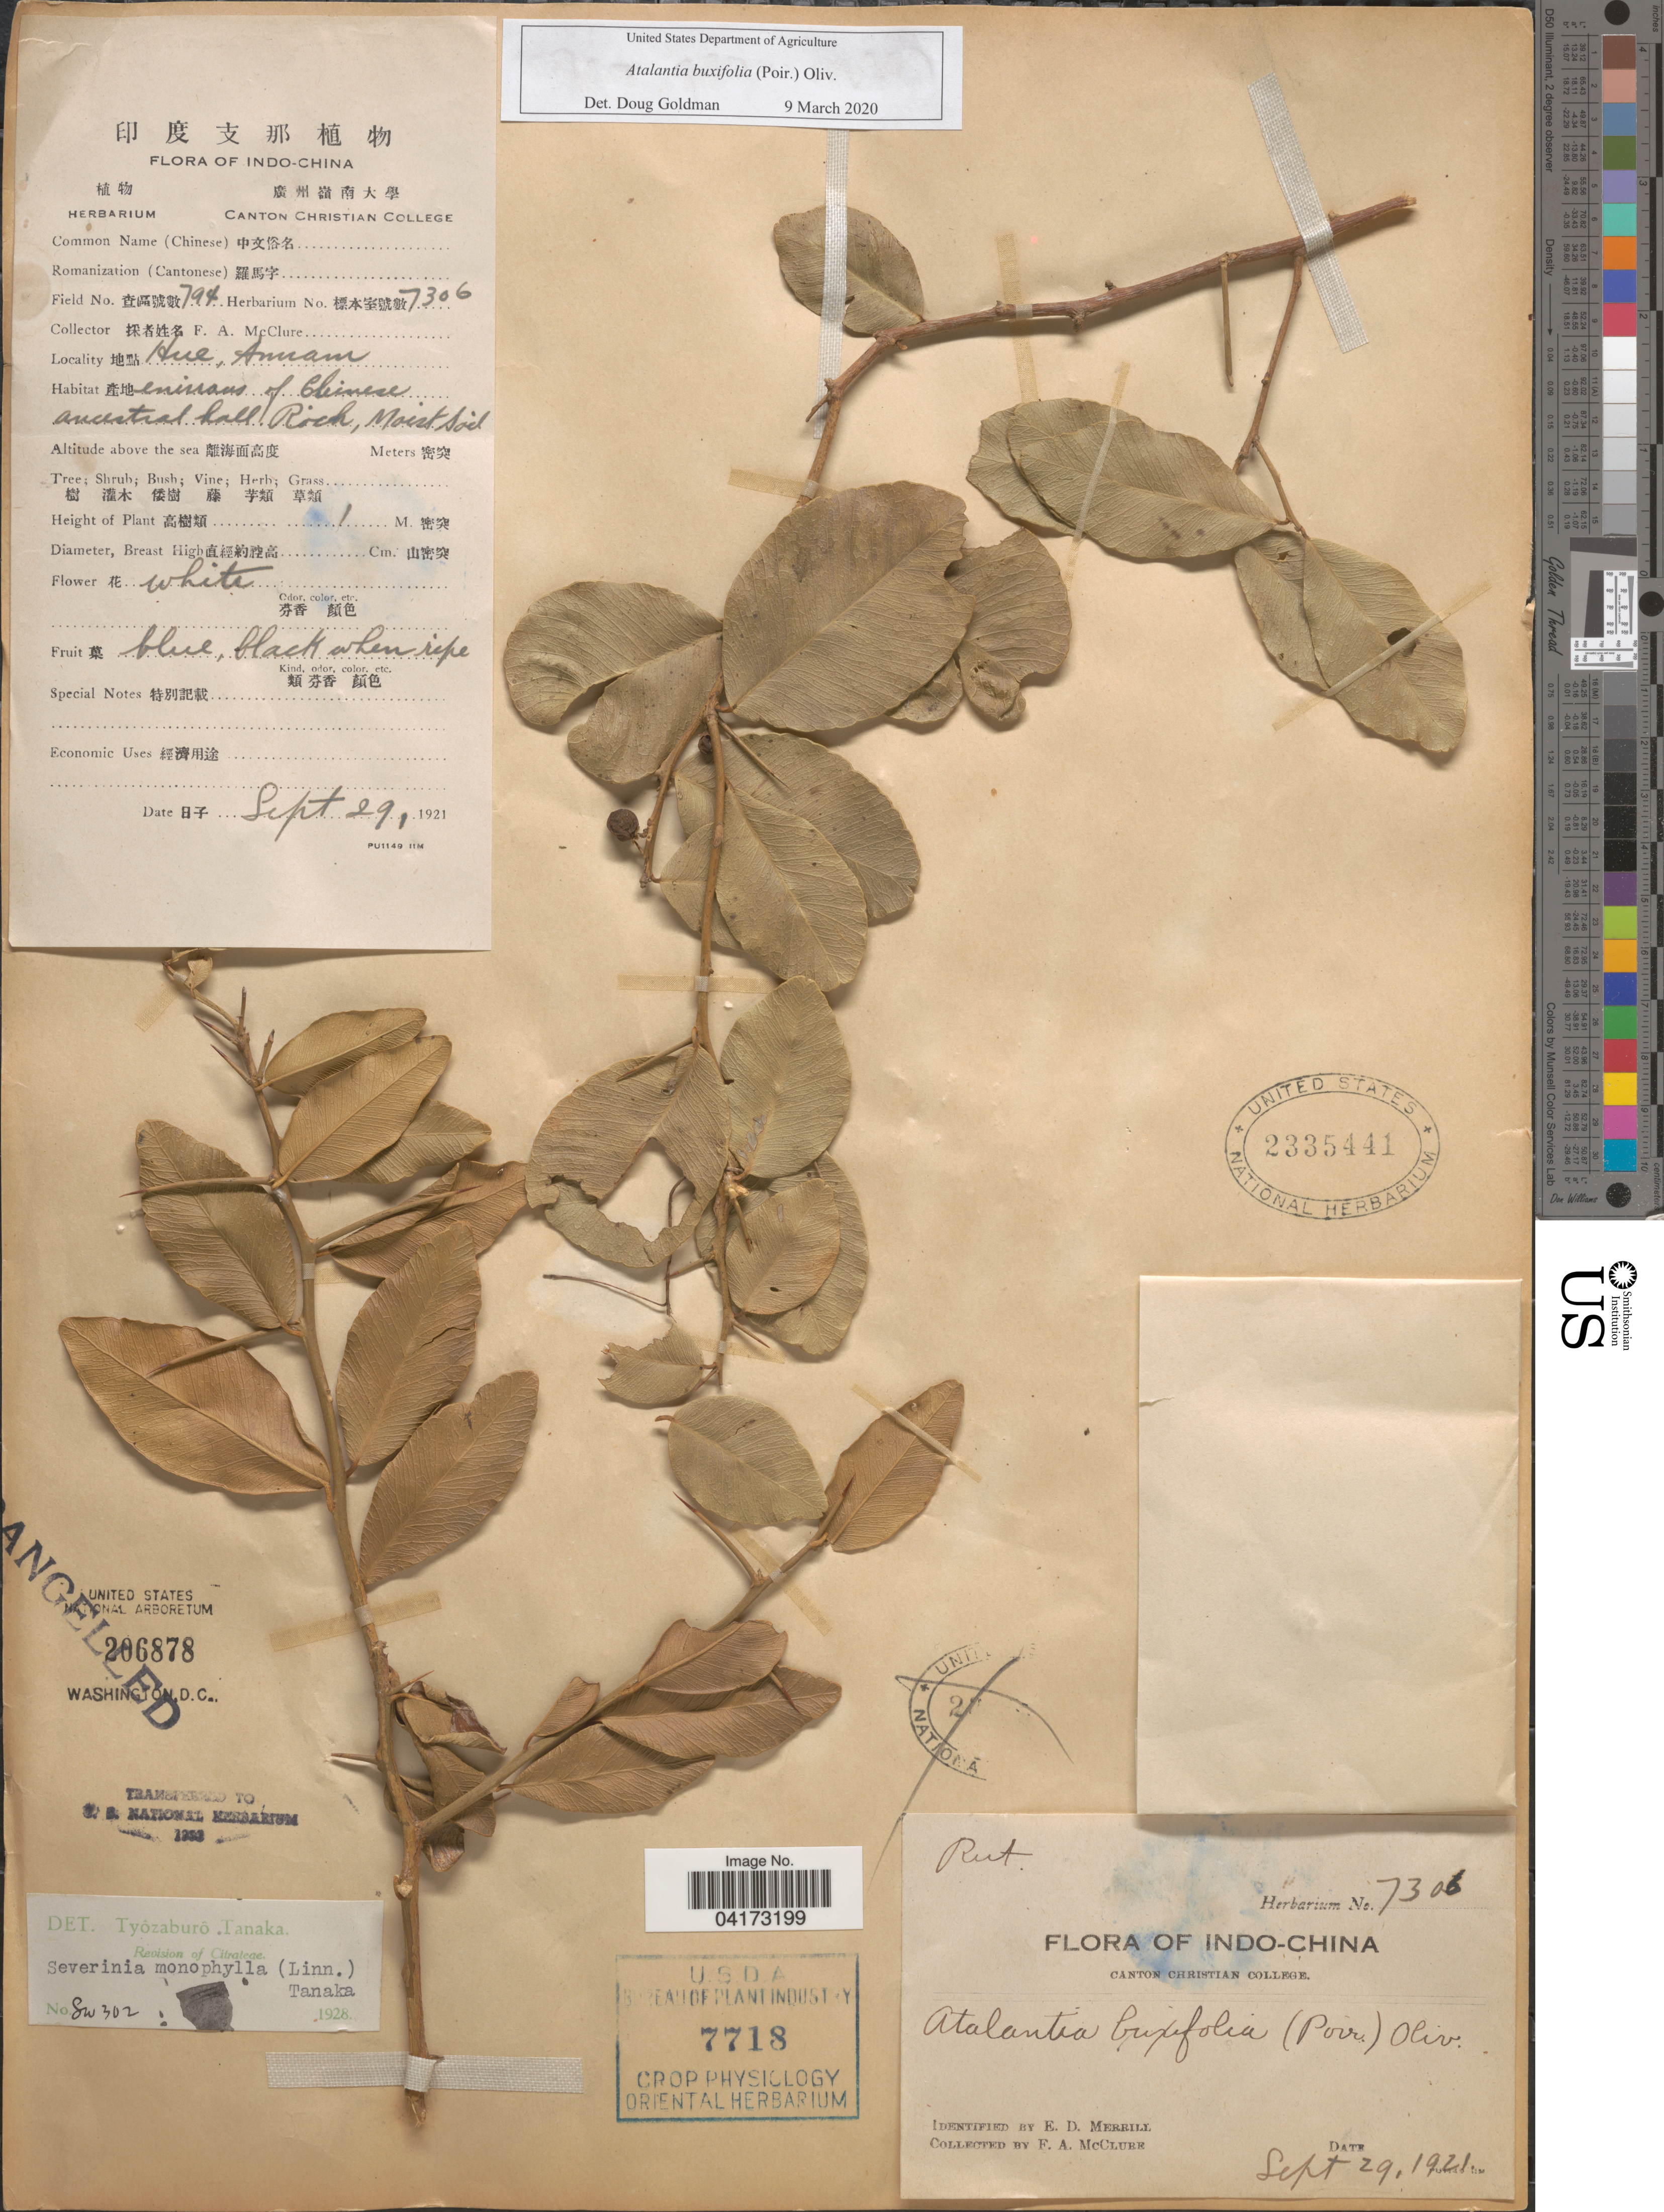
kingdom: Plantae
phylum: Tracheophyta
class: Magnoliopsida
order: Sapindales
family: Rutaceae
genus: Atalantia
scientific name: Atalantia buxifolia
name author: (Poir.) Oliv.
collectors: F. A. McClure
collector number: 7306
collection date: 1921-09-29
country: Vietnam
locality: Hue, Annam.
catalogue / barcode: US 2335441